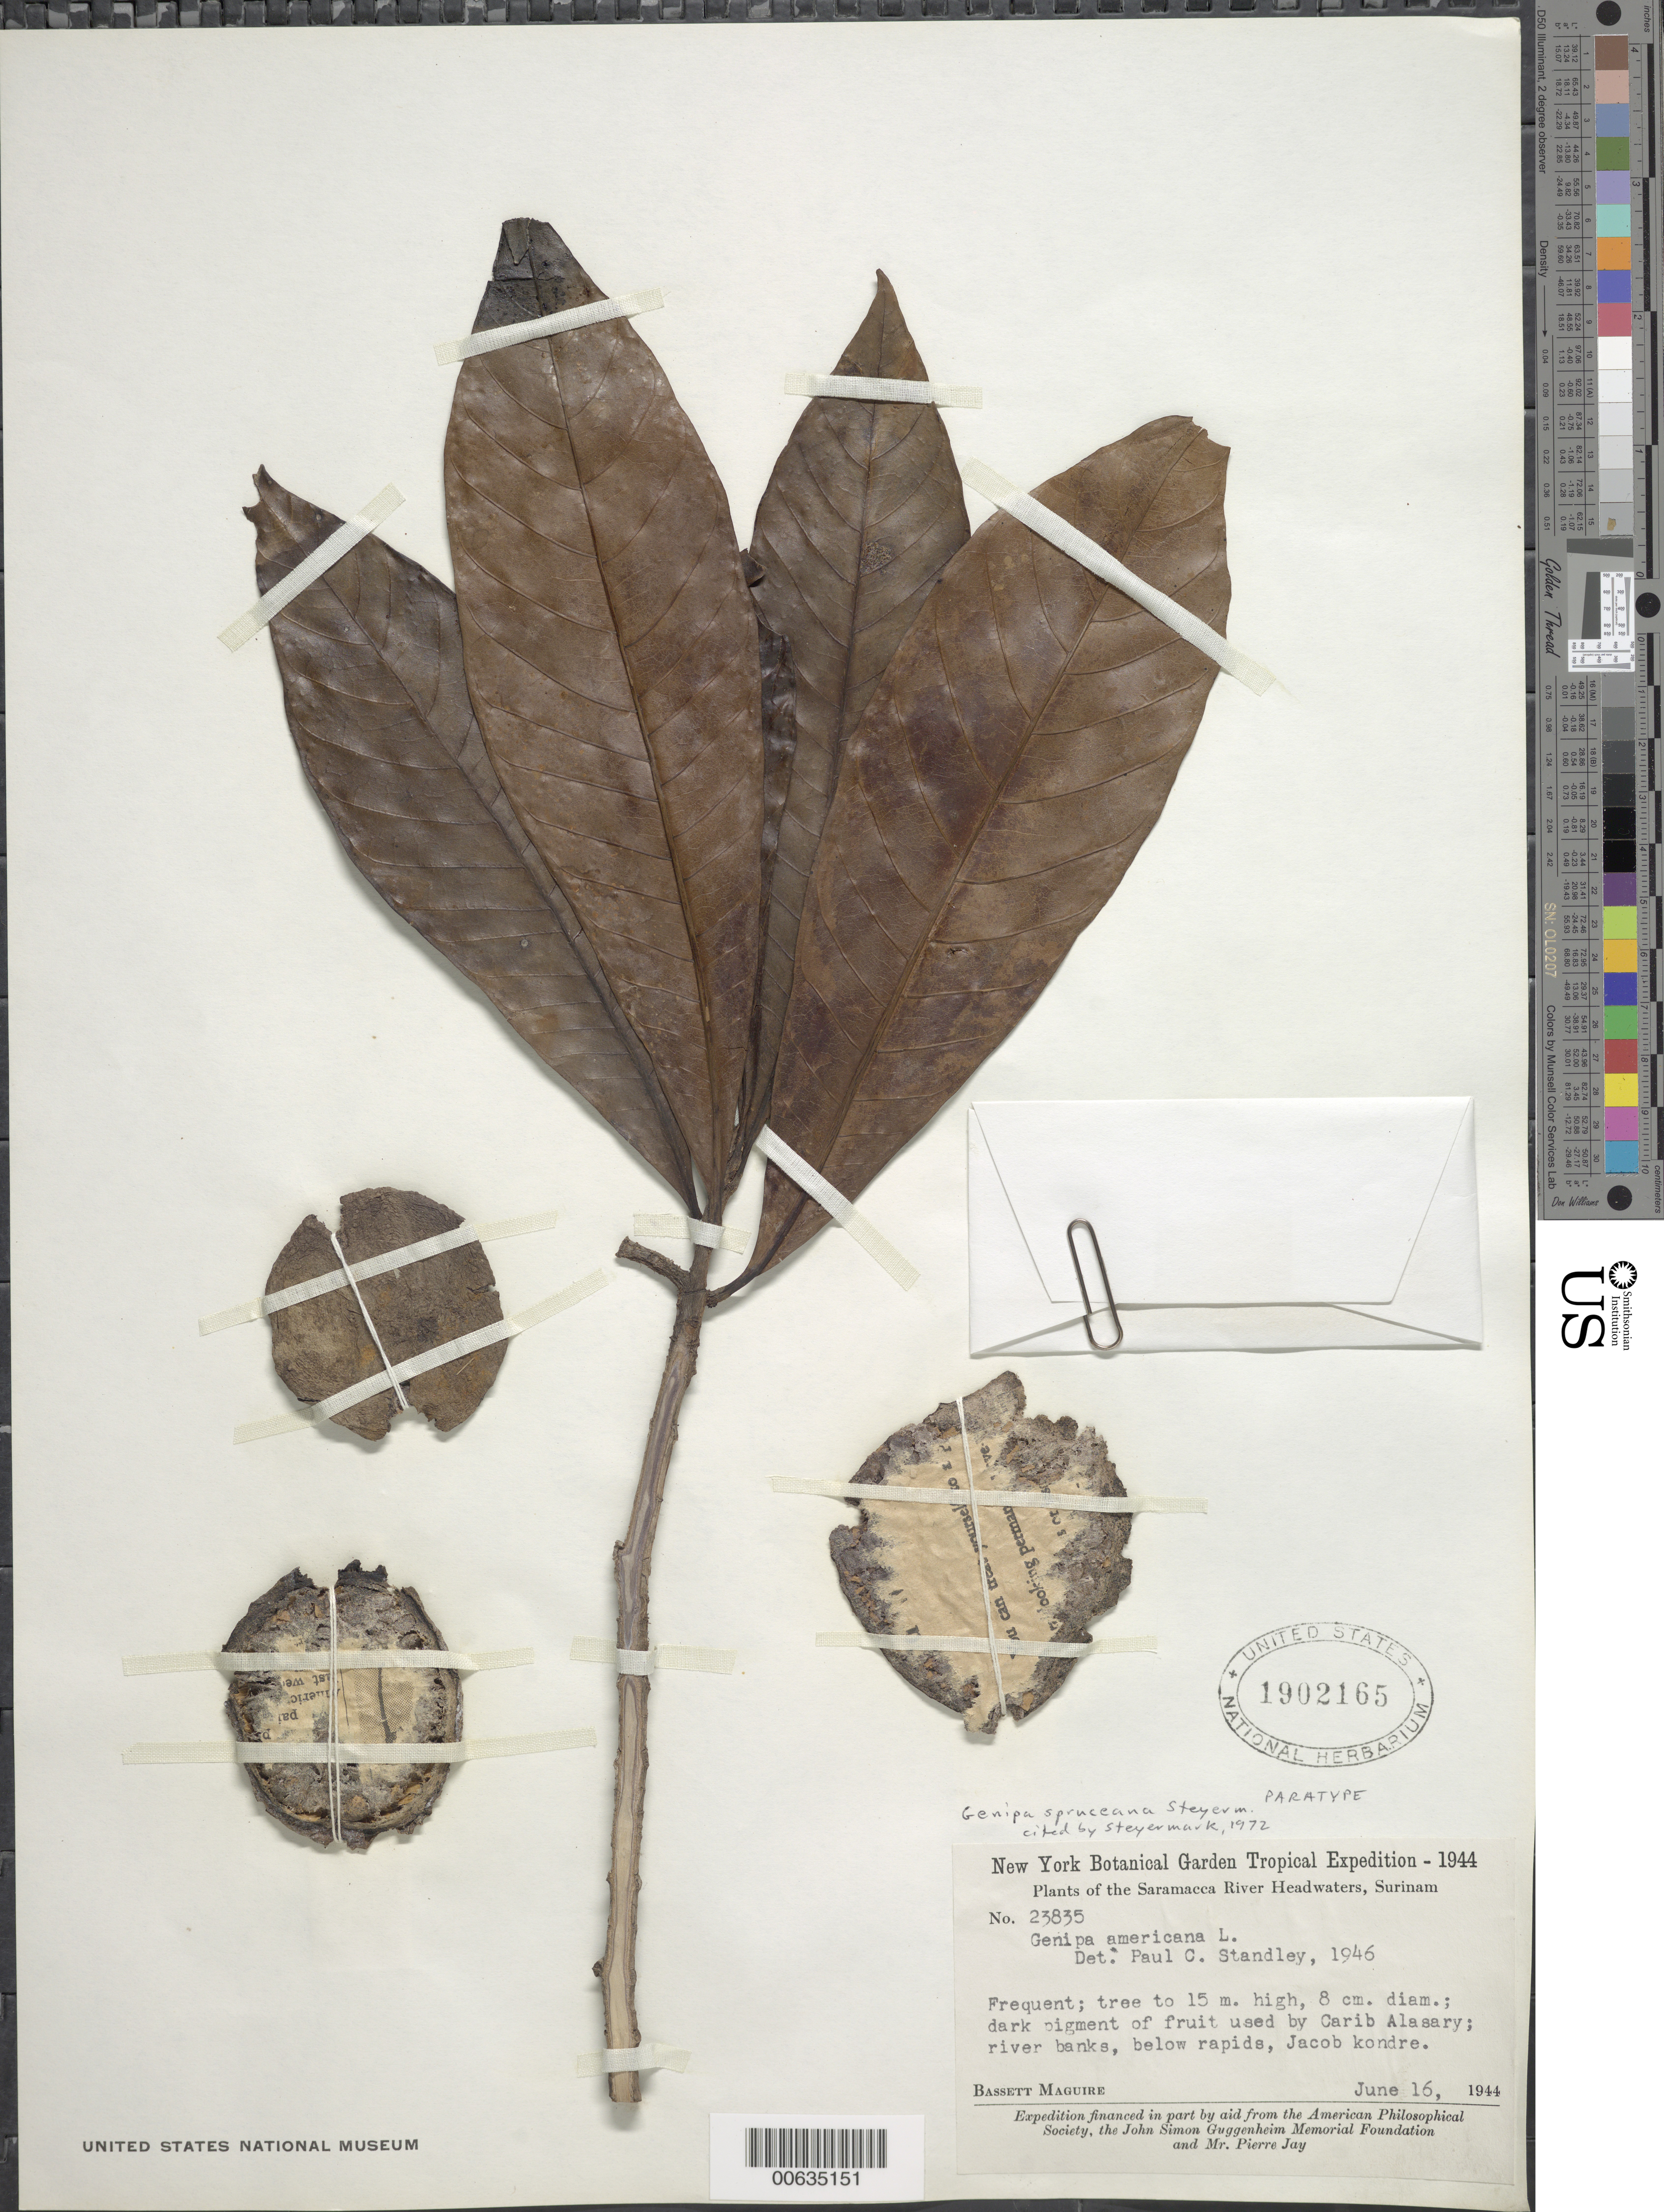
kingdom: Plantae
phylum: Tracheophyta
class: Magnoliopsida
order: Gentianales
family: Rubiaceae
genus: Genipa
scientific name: Genipa spruceana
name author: Steyerm.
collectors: B. Maguire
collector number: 23835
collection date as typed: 16-Jun-44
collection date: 1944-06-16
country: Suriname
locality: Jacob Kondre village, Saramacca River headwaters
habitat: River banks below rapids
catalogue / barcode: US 1902165